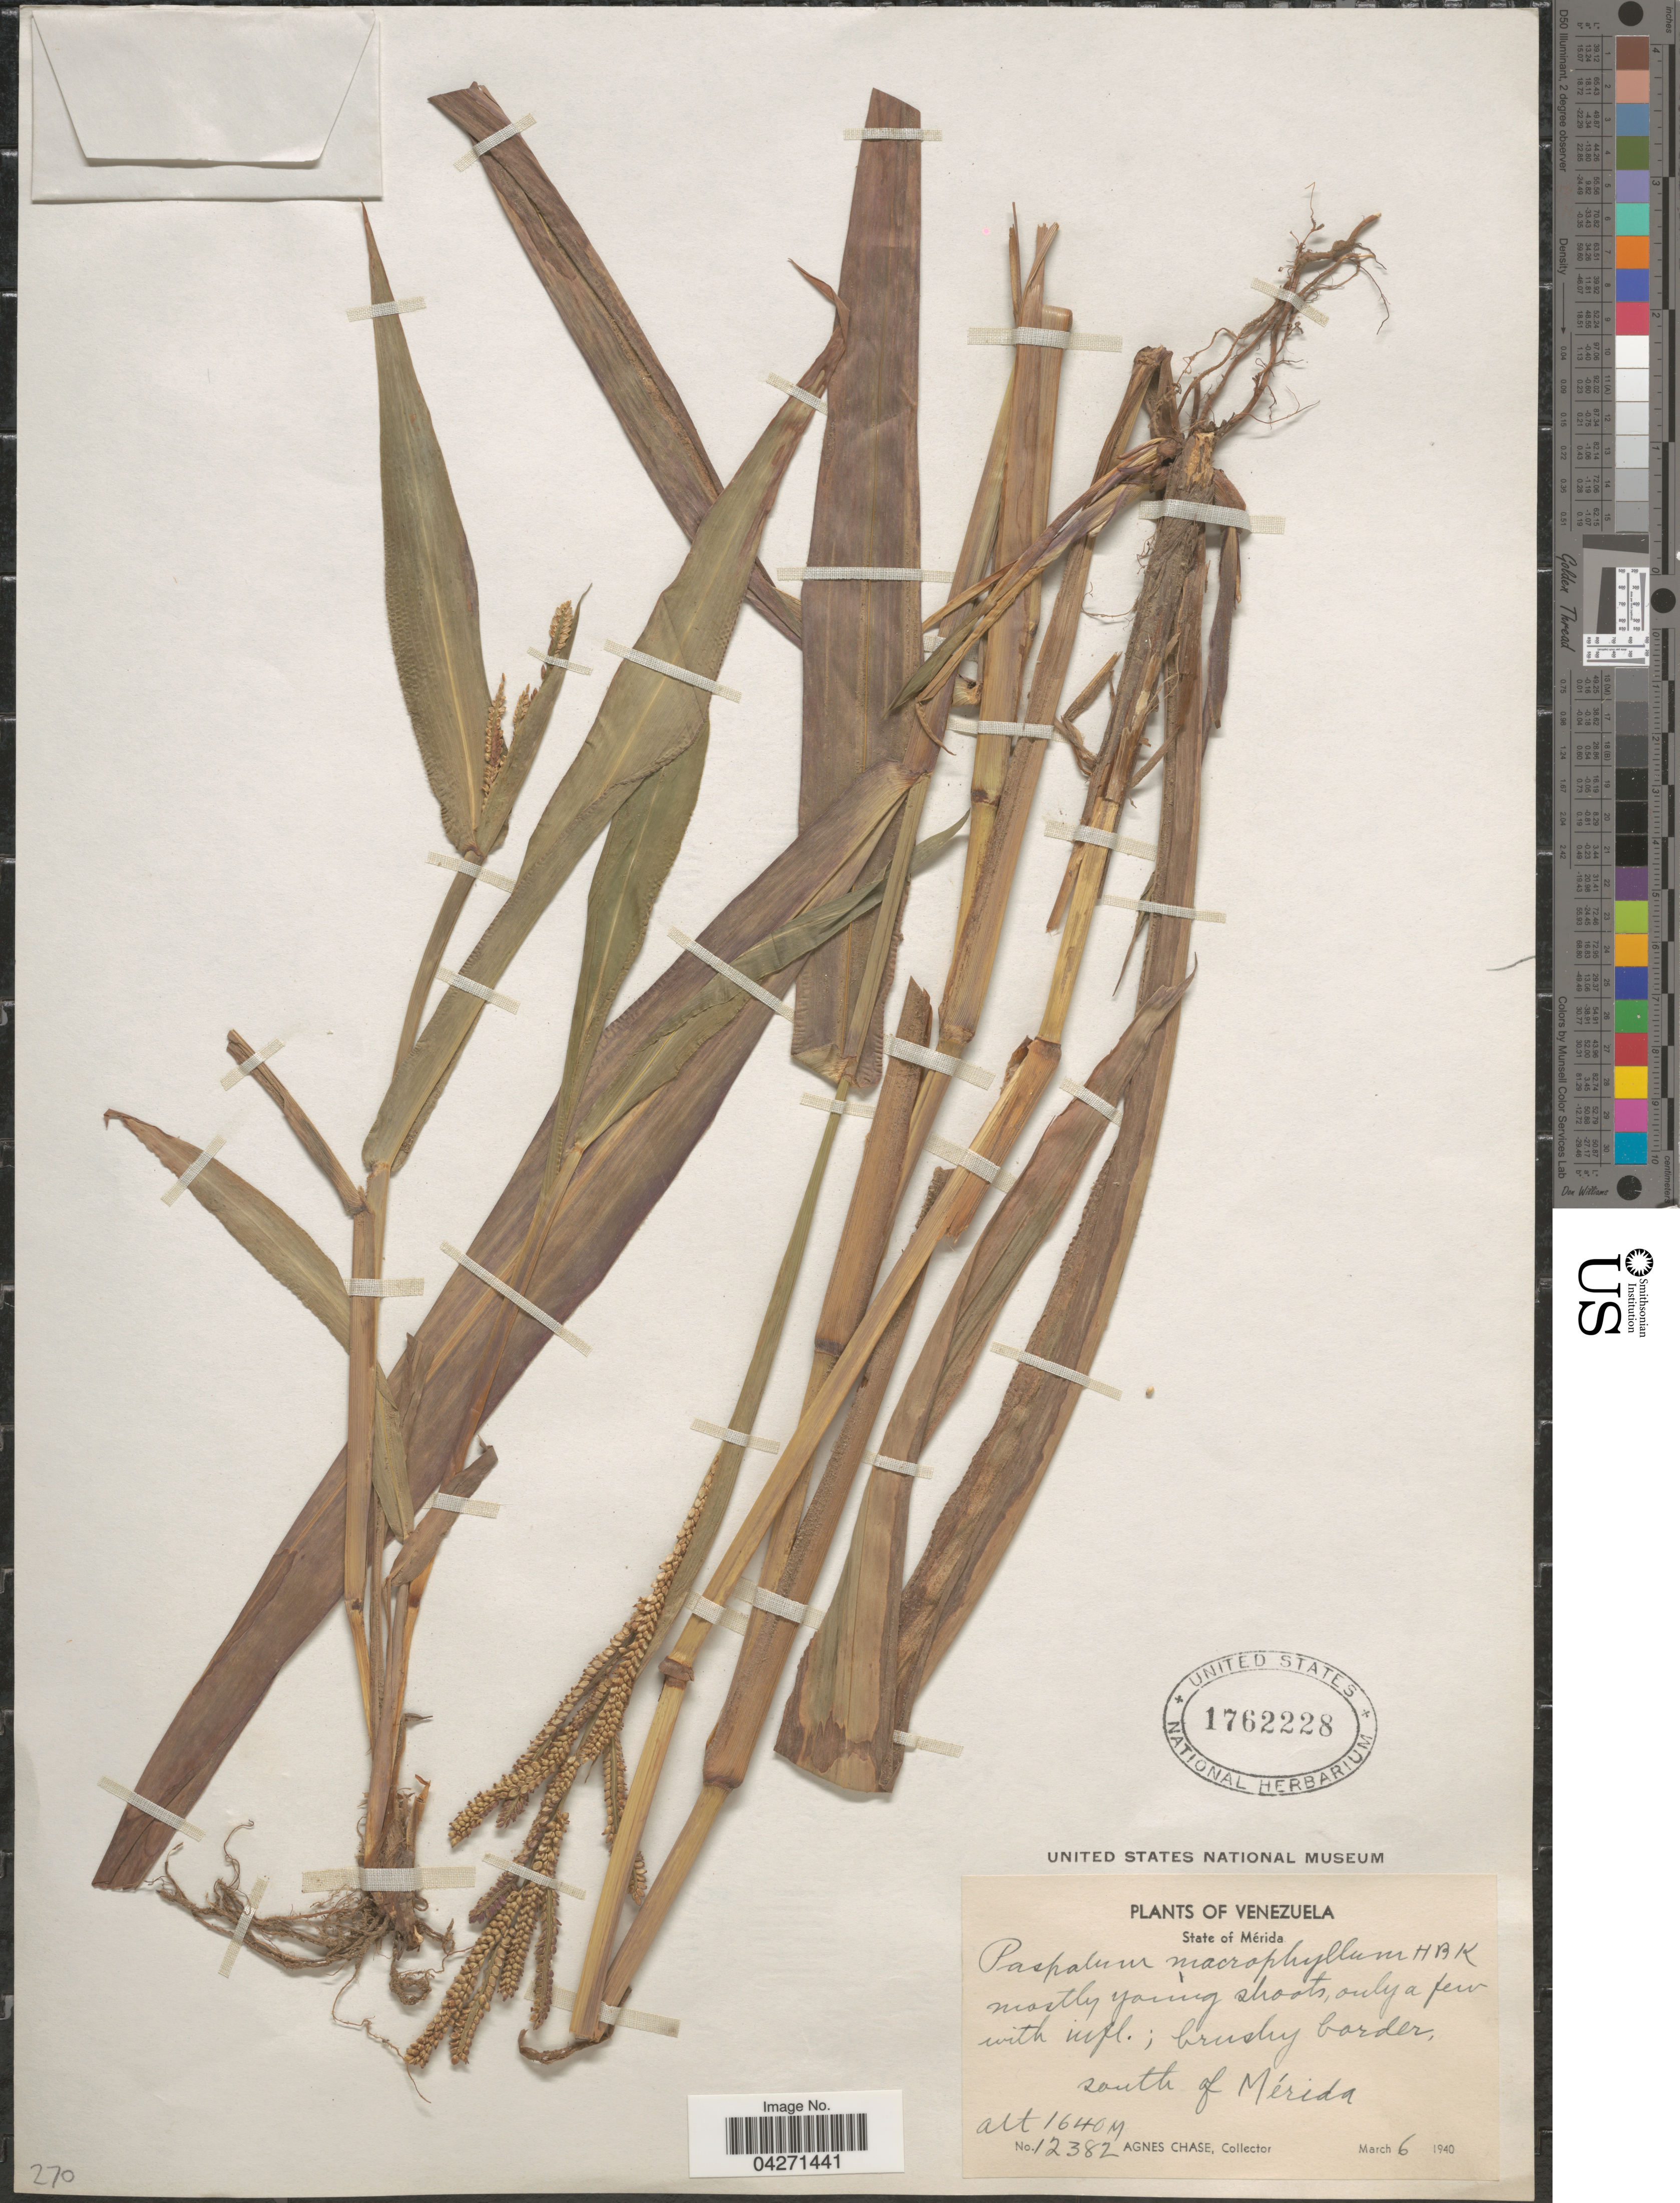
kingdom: Plantae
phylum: Tracheophyta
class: Liliopsida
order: Poales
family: Poaceae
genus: Paspalum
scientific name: Paspalum macrophyllum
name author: Kunth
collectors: A. Chase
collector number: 12382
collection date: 1940-03-06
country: Venezuela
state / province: Merida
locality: Brushy border, south of Mérida.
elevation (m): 1640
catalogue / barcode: US 1762228